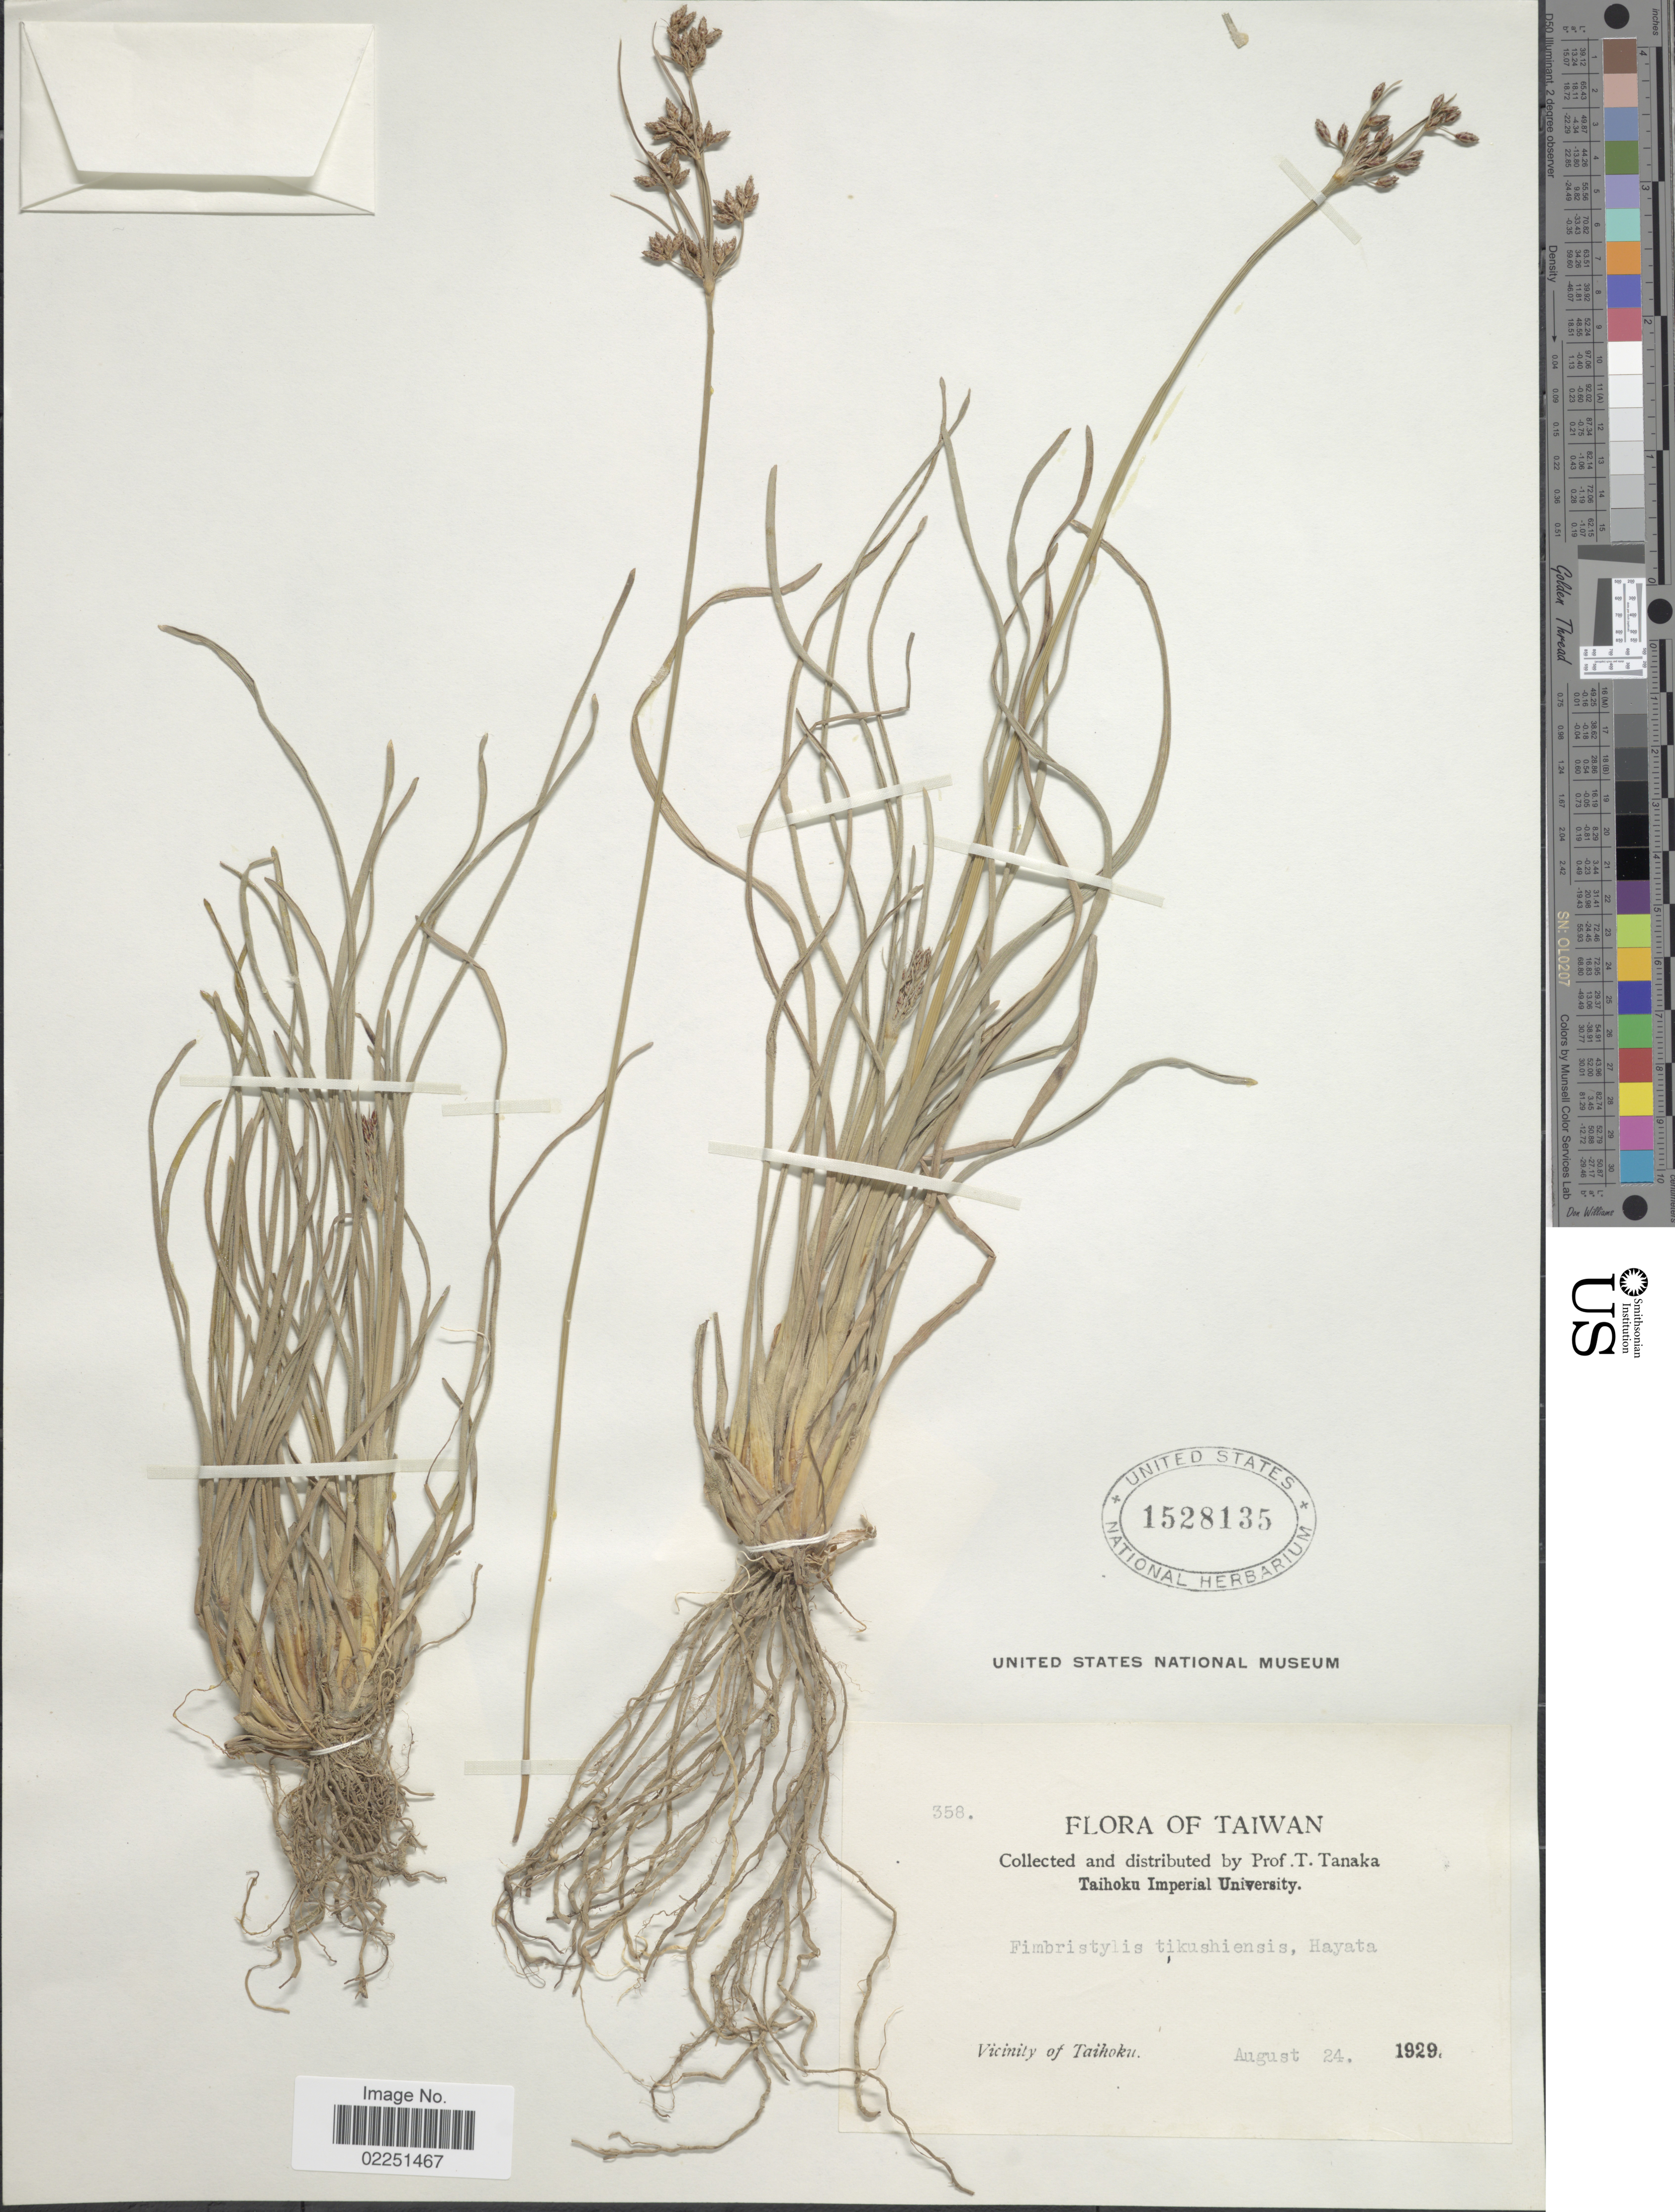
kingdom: Plantae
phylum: Tracheophyta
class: Liliopsida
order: Poales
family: Cyperaceae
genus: Fimbristylis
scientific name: Fimbristylis tomentosa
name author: Vahl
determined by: Strong, Mark T., (BOT), Smithsonian Institution - National Museum of Natural History (UNITED STATES)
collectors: T. Tanaka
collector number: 358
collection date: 1929-08-24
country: Taiwan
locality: Vicinity of Taihoku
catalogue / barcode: US 1528135